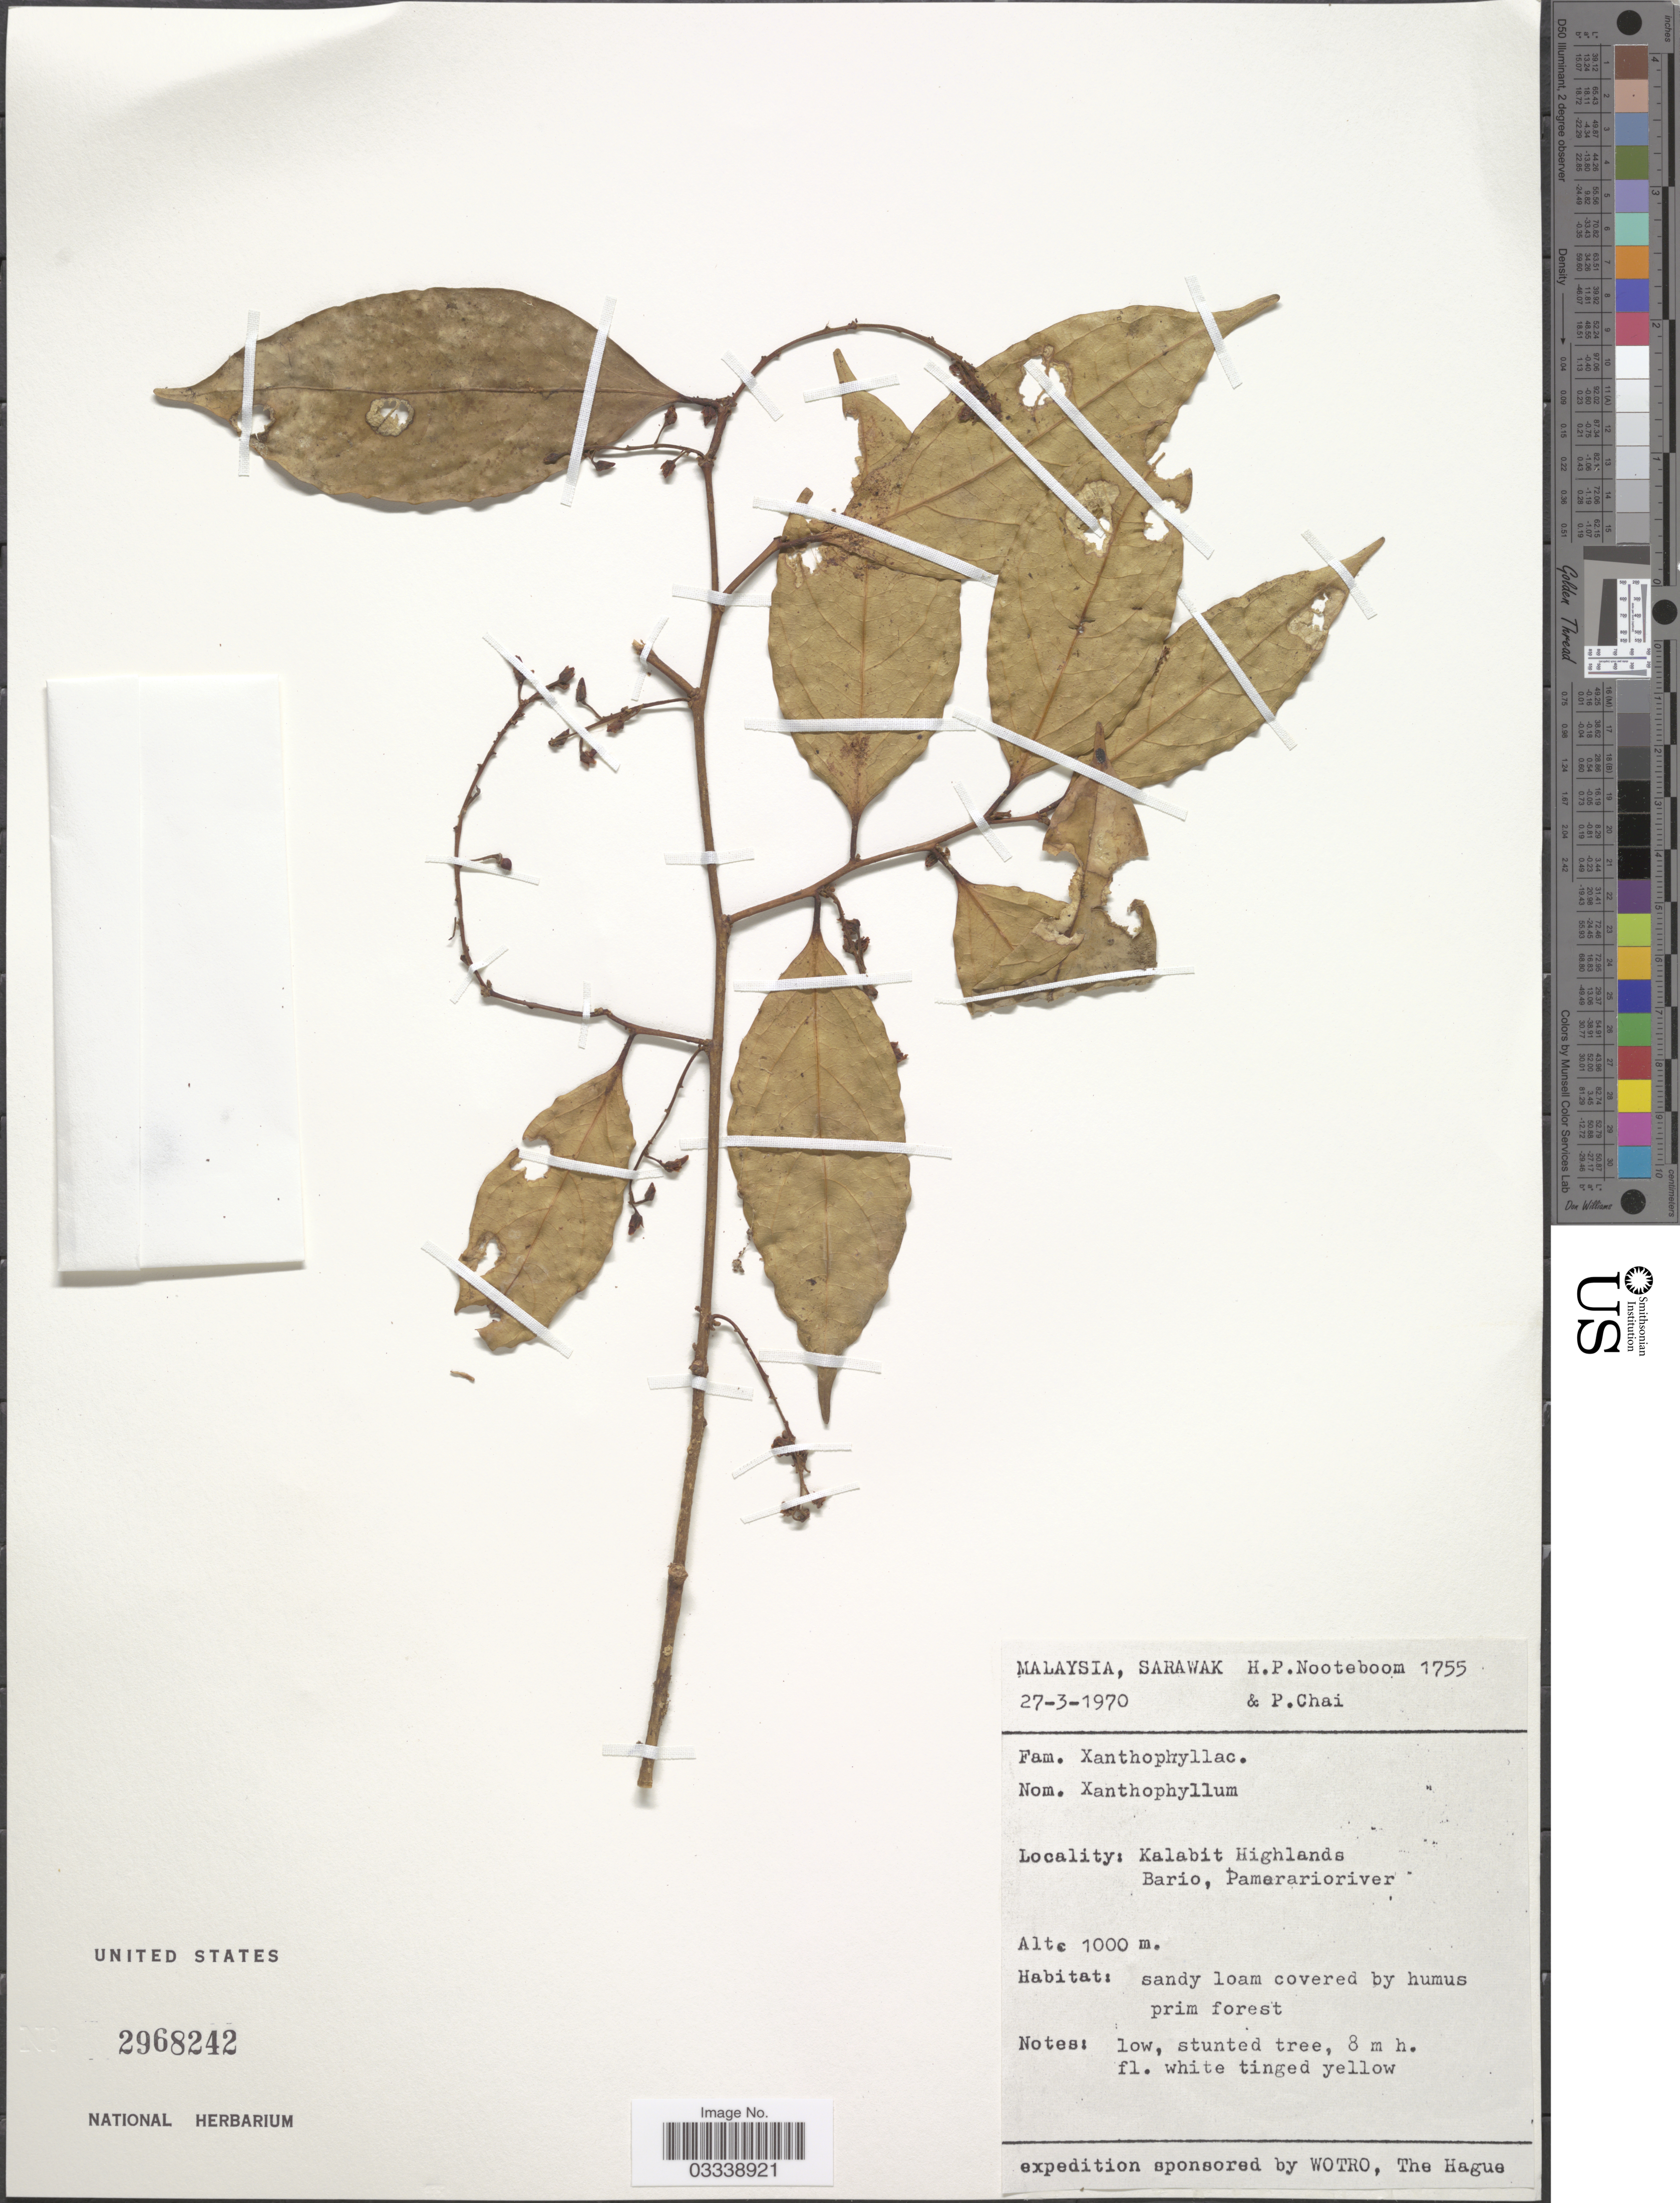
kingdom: Plantae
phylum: Tracheophyta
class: Magnoliopsida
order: Fabales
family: Polygalaceae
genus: Xanthophyllum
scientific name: Xanthophyllum sp.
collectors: H. P. Nooteboom & P. Chai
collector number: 1755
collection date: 1970-03-27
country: Malaysia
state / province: Sarawak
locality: Kalabit Highlands Bario, Pamerarioriver.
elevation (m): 1000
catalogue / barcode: US 2968242